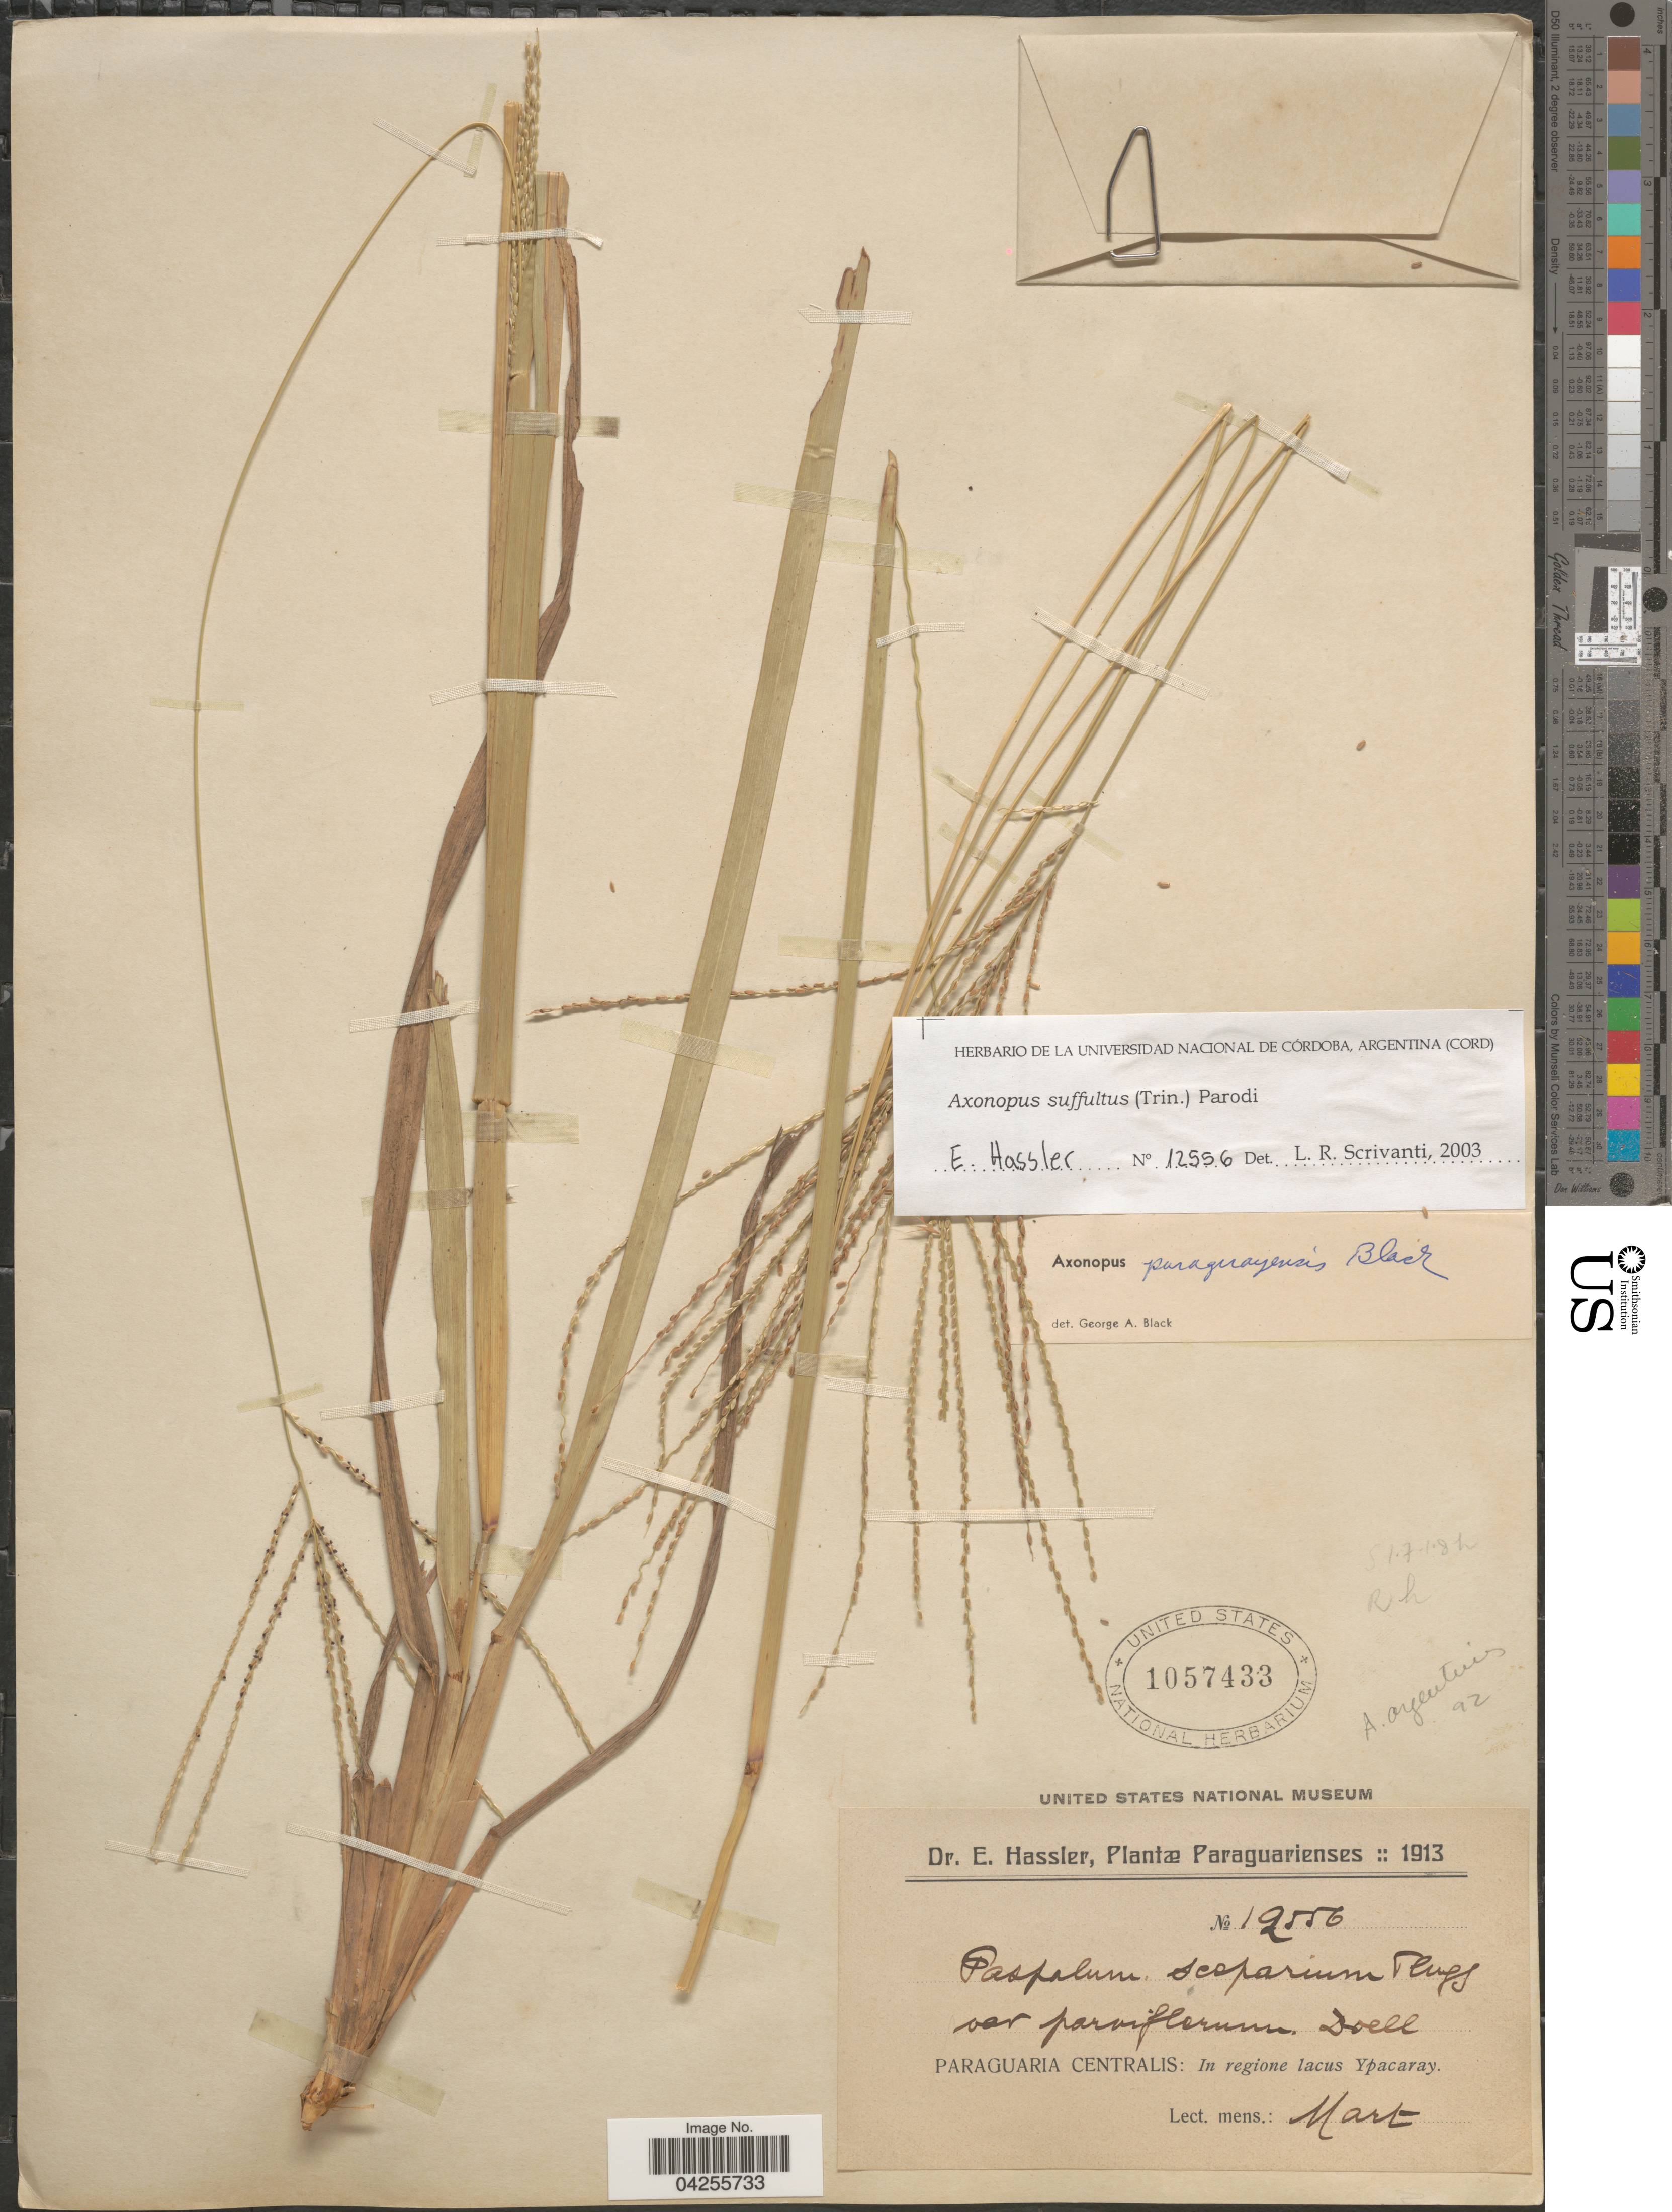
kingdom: Plantae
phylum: Tracheophyta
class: Liliopsida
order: Poales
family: Poaceae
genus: Axonopus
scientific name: Axonopus suffultus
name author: (Nees) Kuhlm.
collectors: E. Hassler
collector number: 12556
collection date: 1913-03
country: Paraguay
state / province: Central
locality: Paraguaria Centralis: In regione lacus Ypacaray.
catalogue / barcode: US 1057433